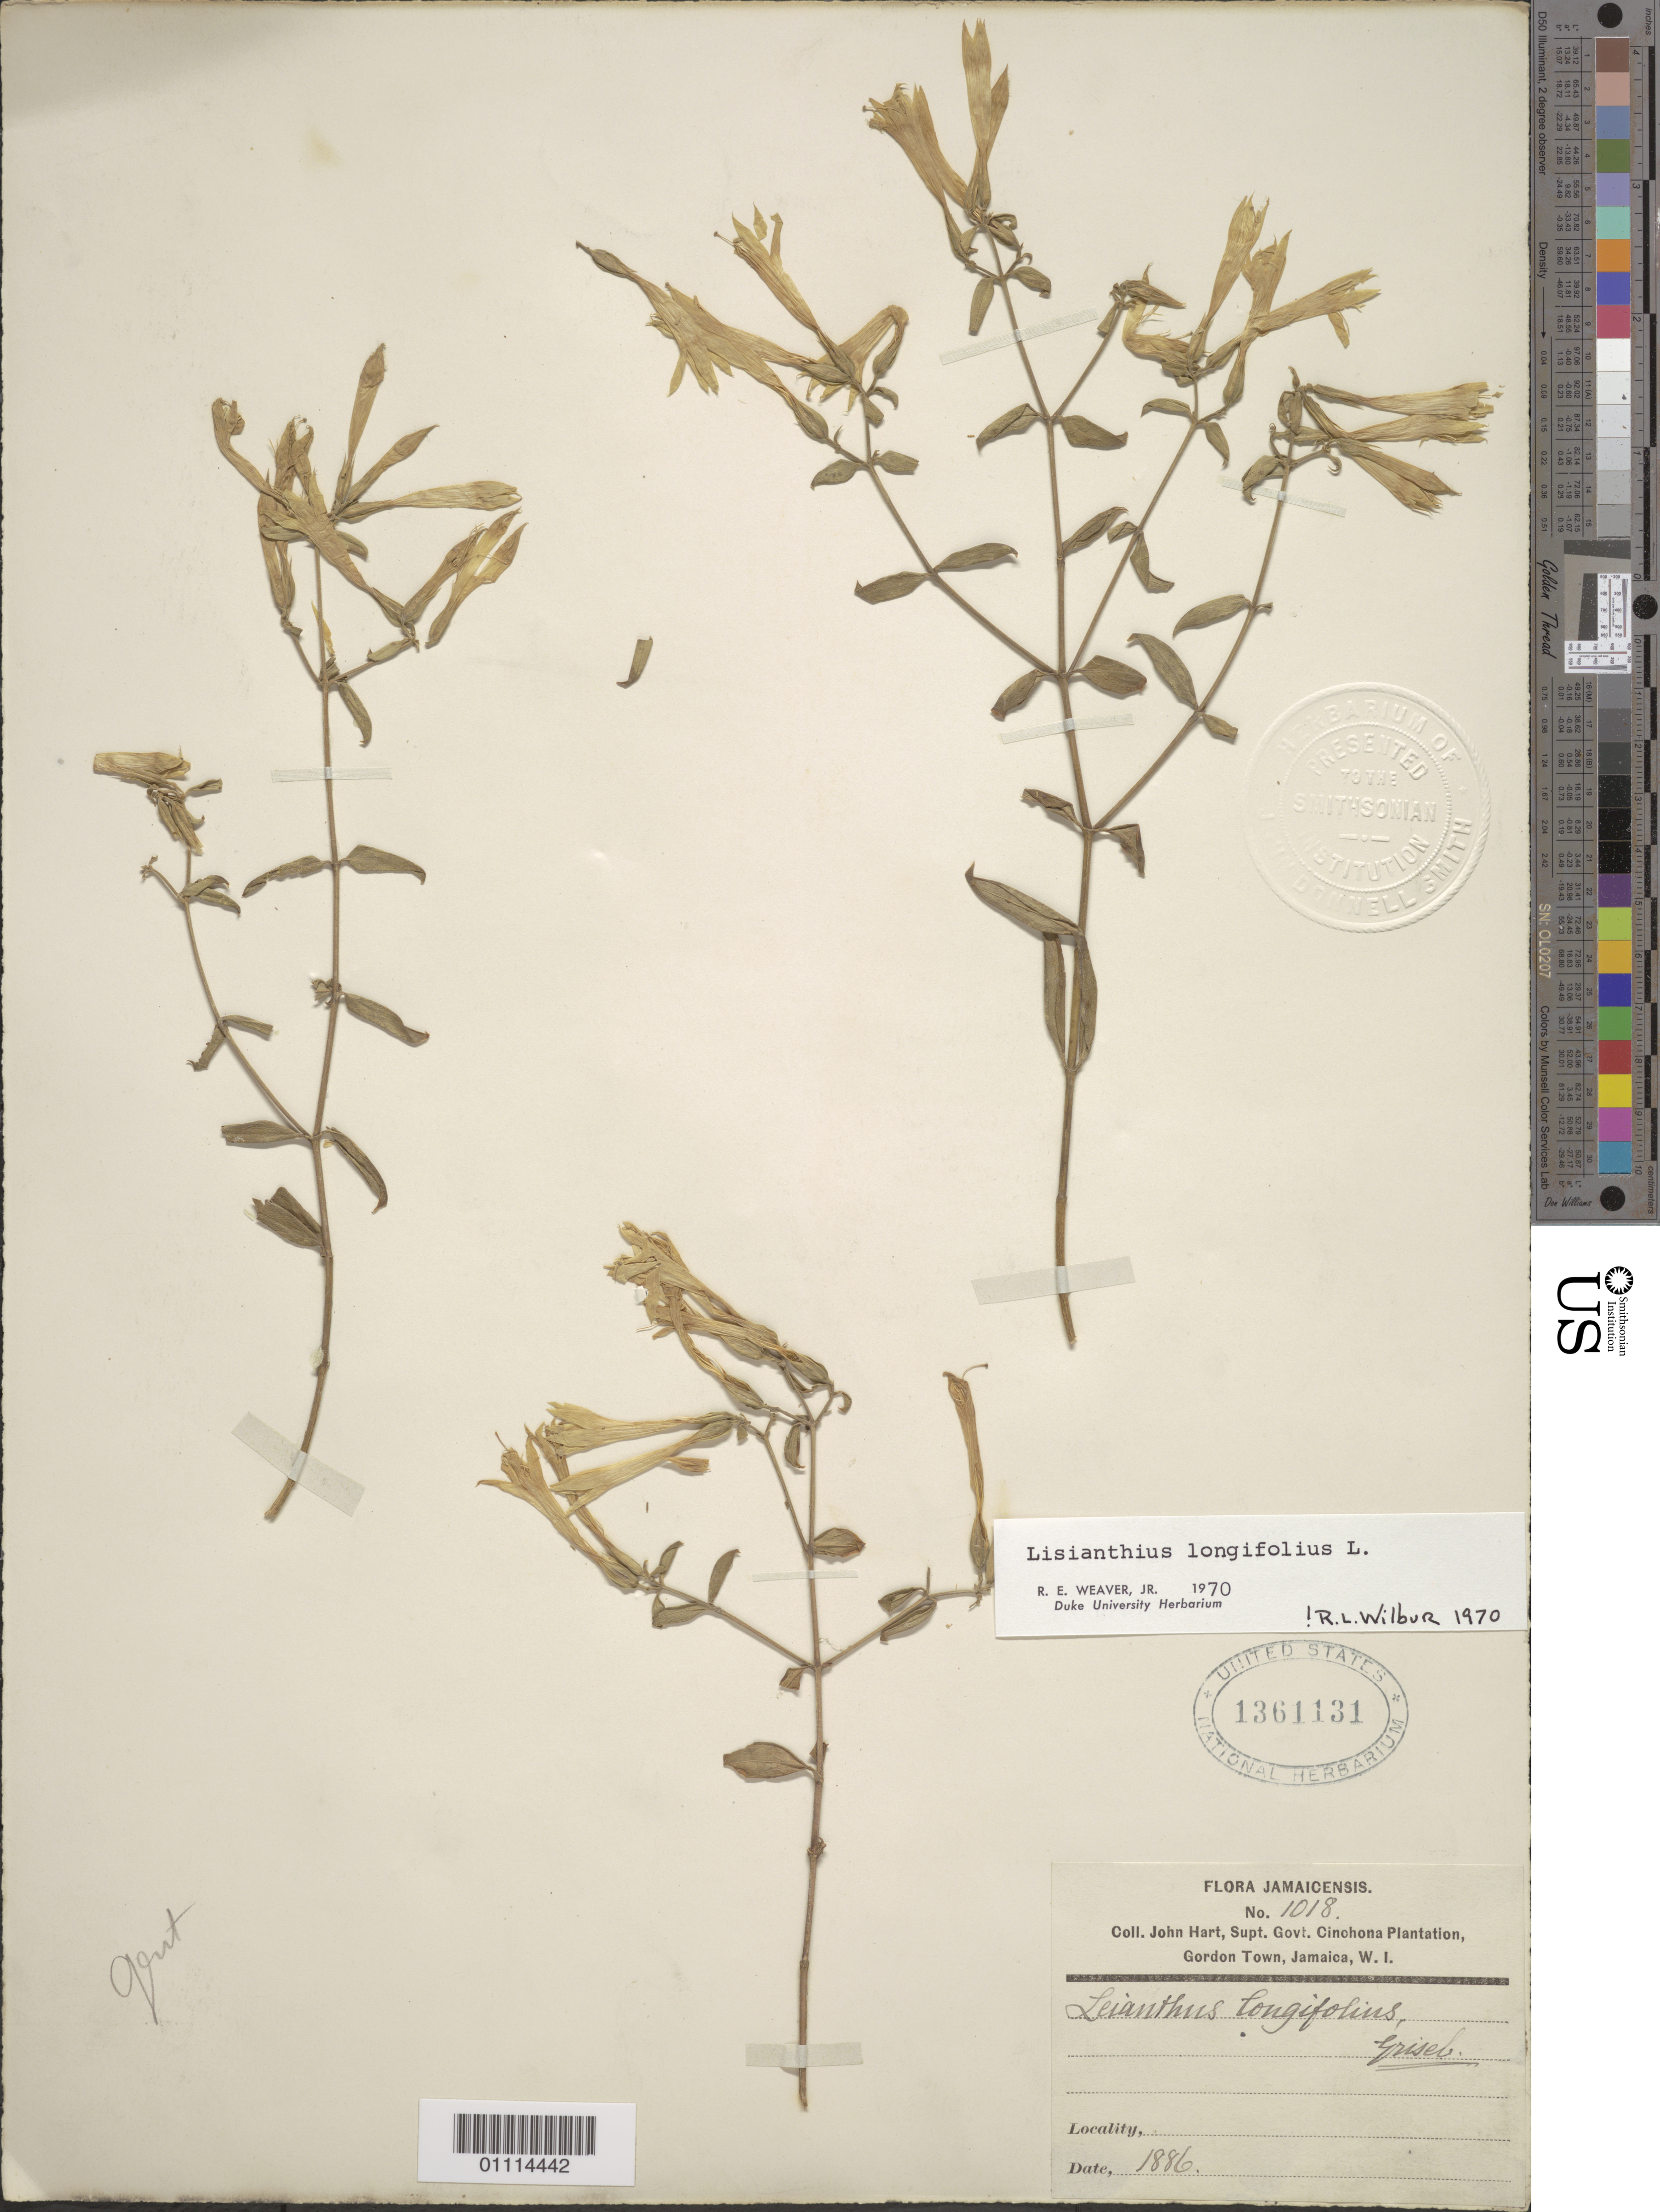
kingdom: Plantae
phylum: Tracheophyta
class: Magnoliopsida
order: Gentianales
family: Gentianaceae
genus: Lisianthius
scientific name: Lisianthius longifolius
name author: L.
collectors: J. Hart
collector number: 1018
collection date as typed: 1886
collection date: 1886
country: Jamaica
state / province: Saint Andrew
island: Jamaica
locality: Cinchona Plantation, Gordon Town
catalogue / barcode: US 1361131